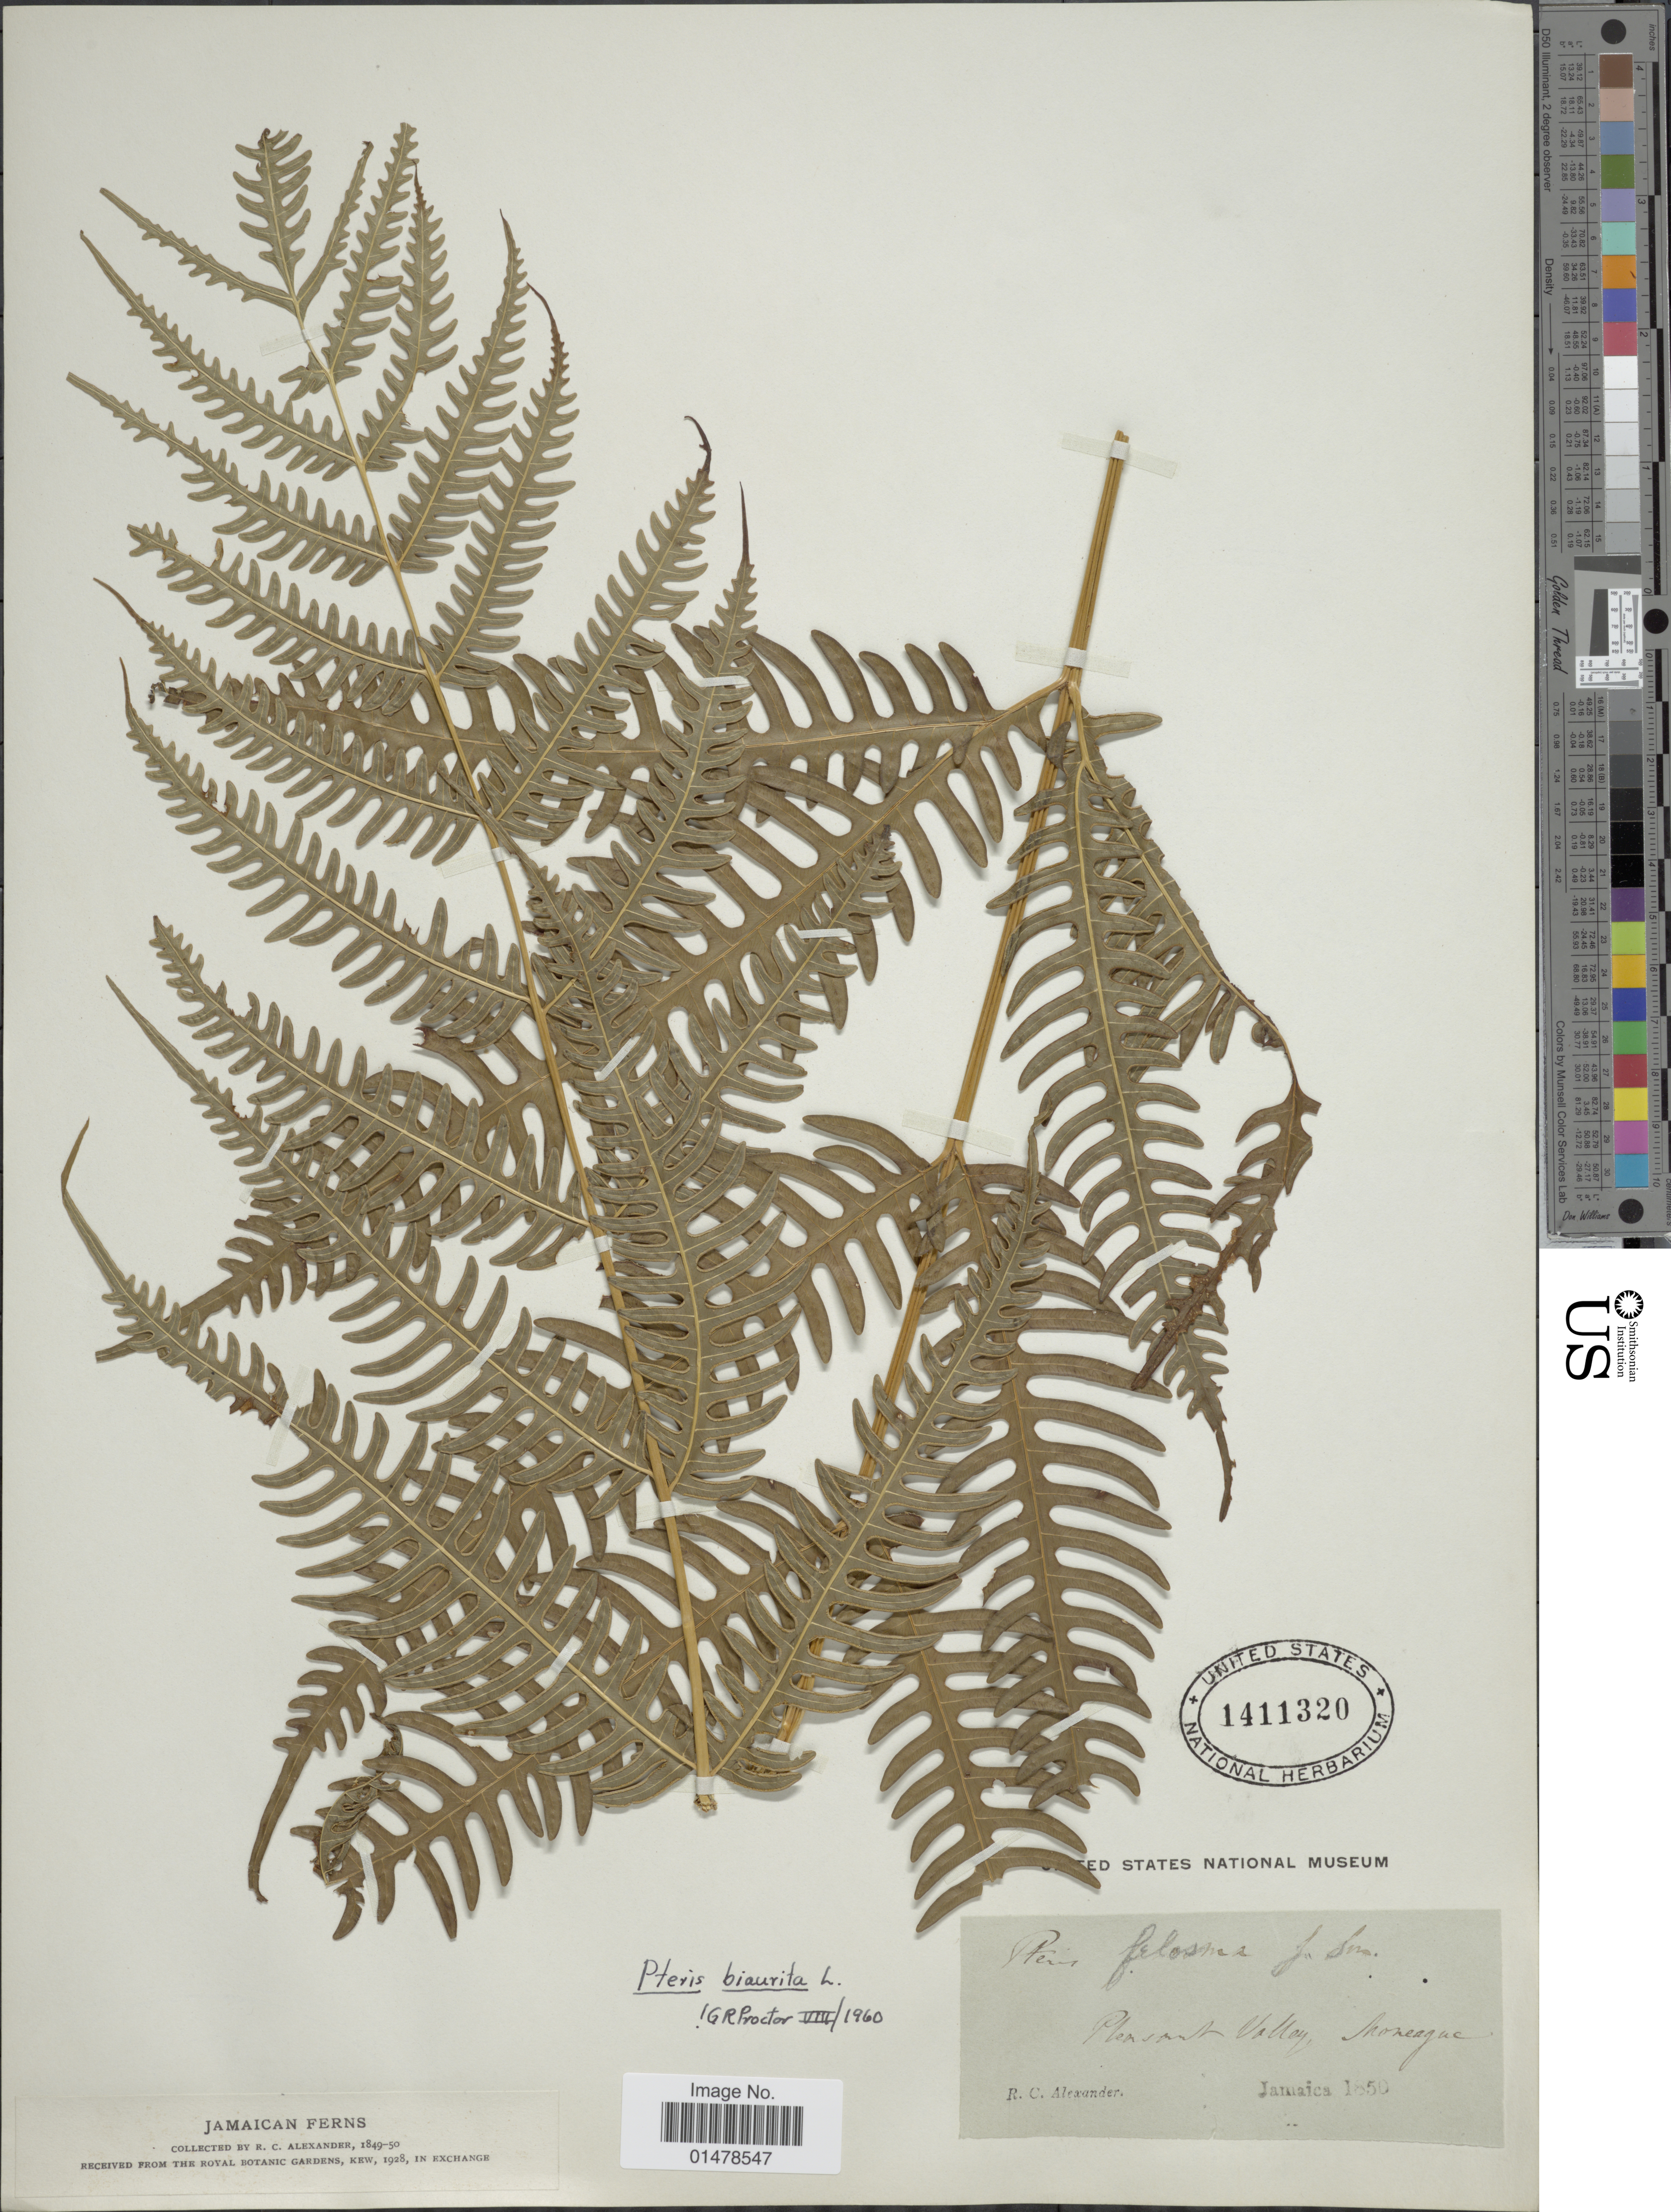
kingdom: Plantae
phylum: Tracheophyta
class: Polypodiopsida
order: Polypodiales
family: Pteridaceae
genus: Pteris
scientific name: Pteris biaurita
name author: L.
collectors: R. C. Alexander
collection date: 1850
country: Jamaica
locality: Pleasant Valley, Moneague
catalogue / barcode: US 1411320